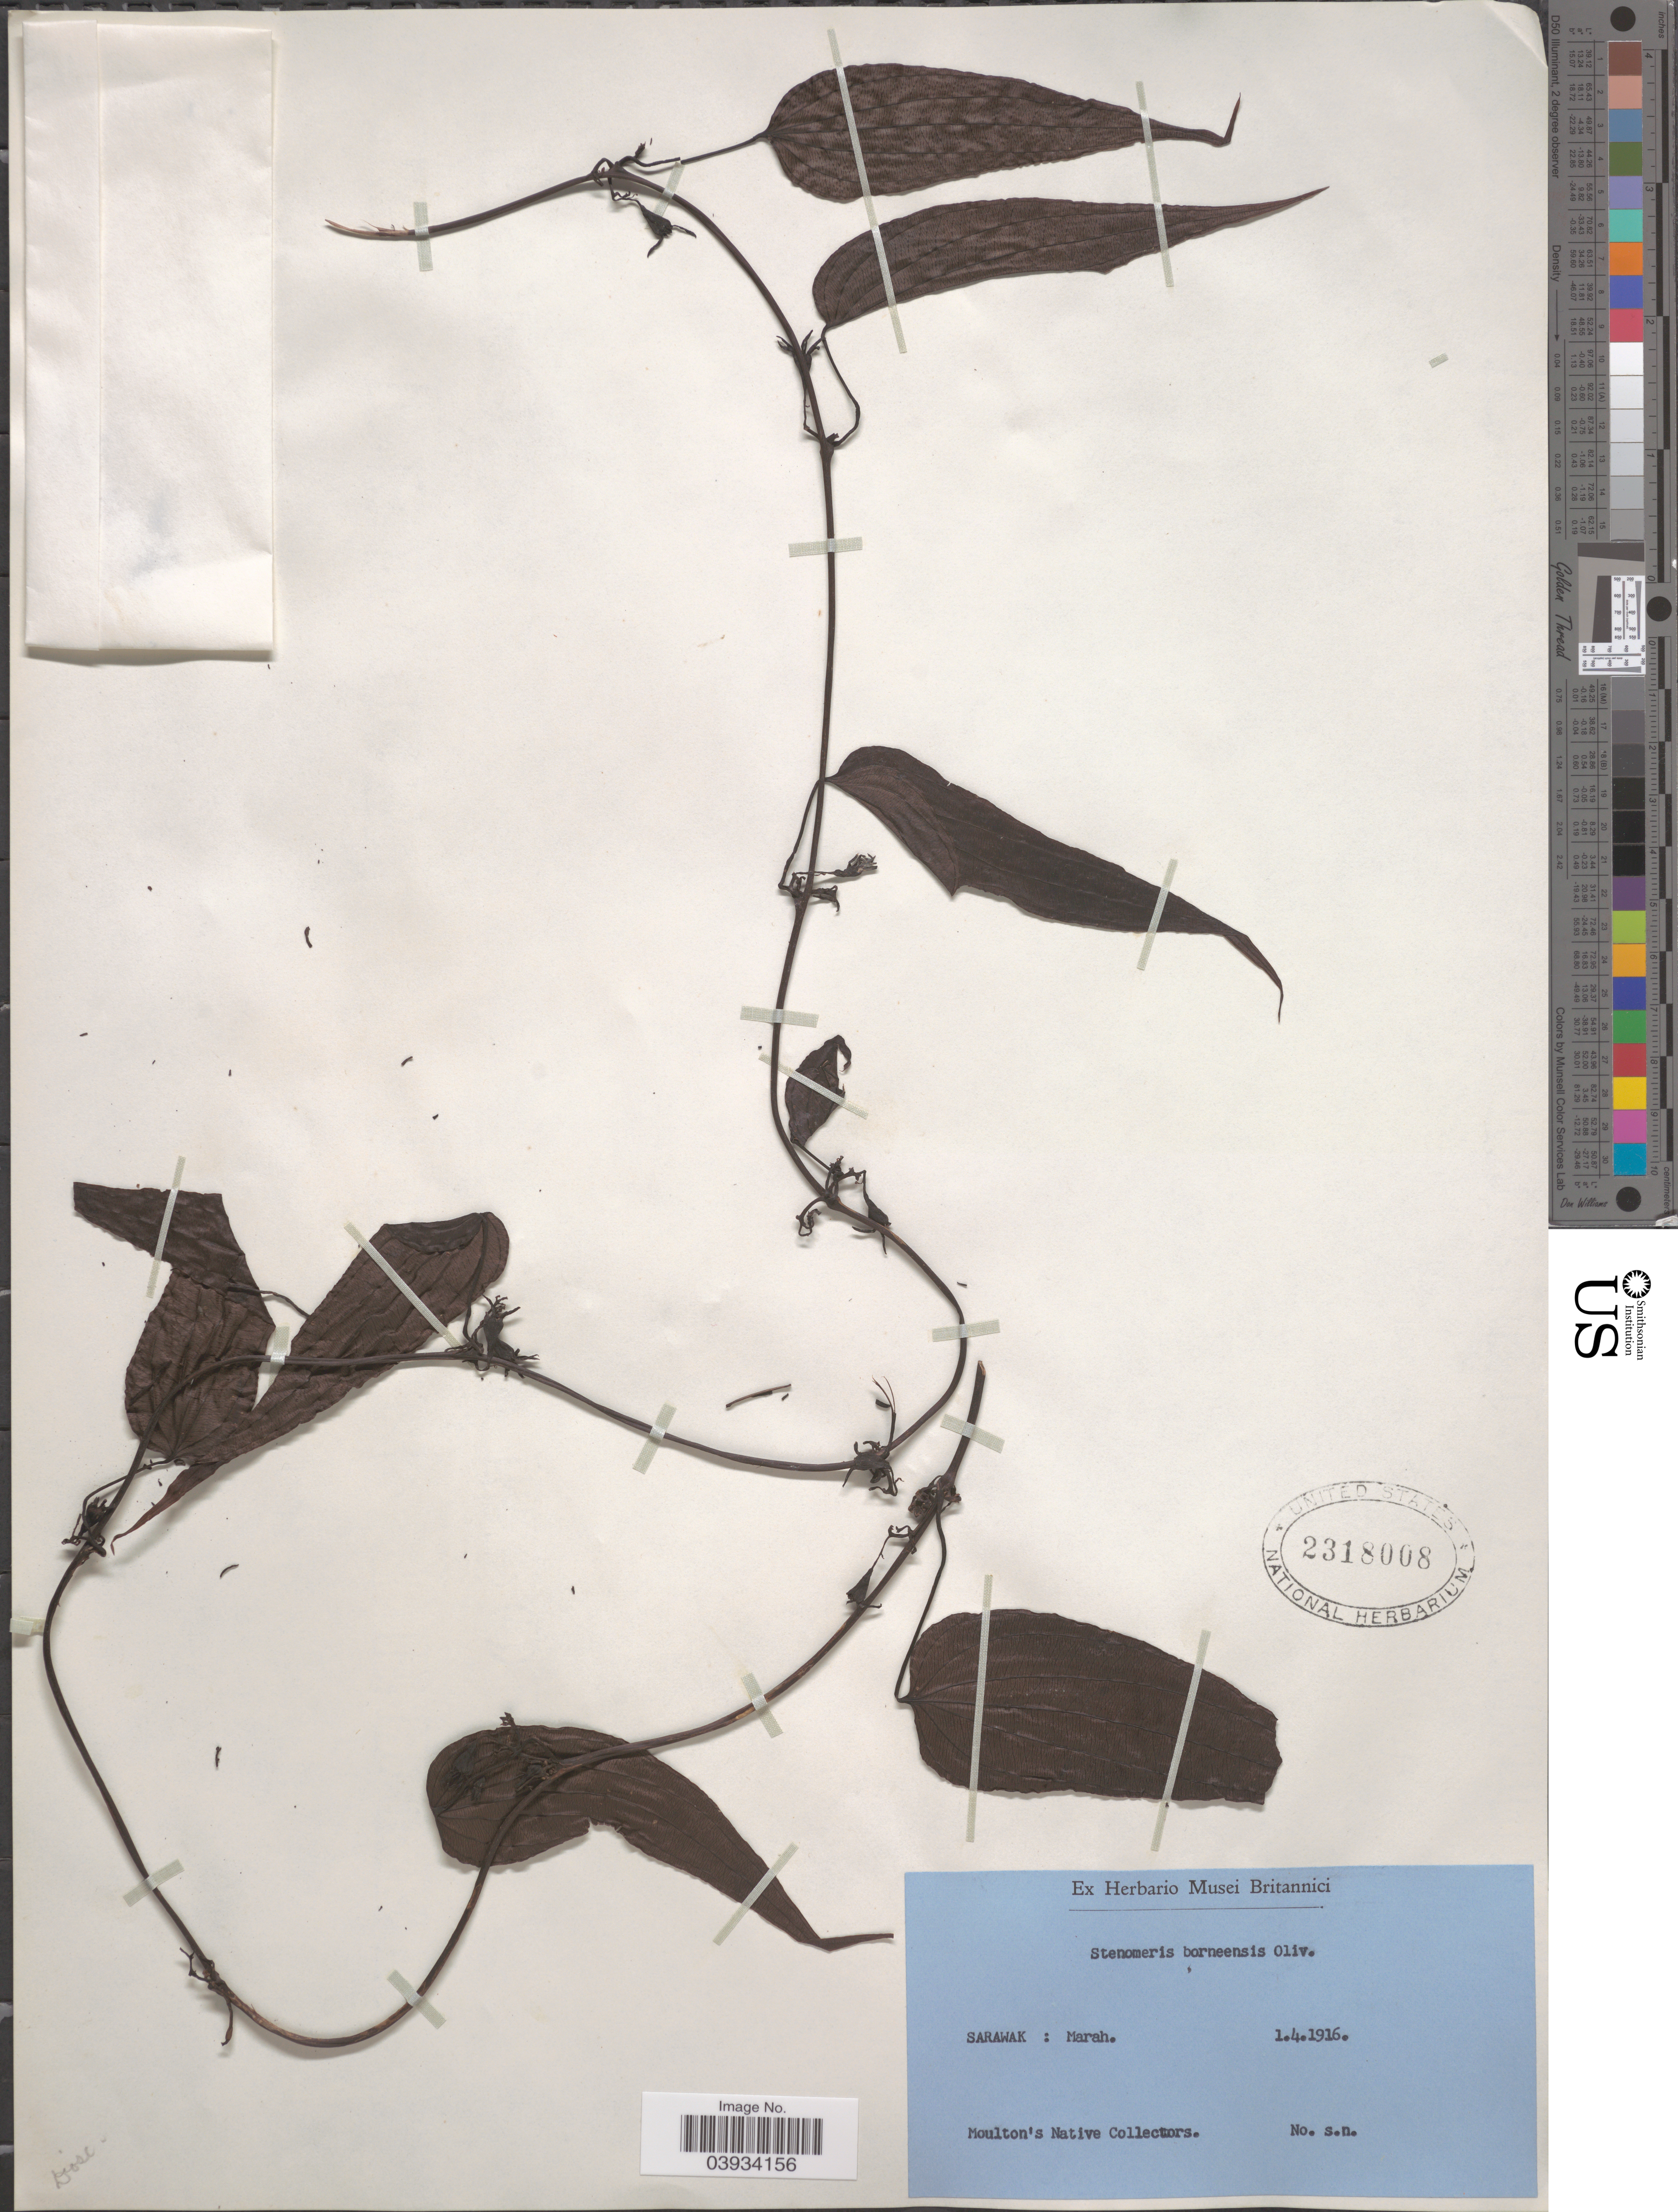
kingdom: Plantae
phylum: Tracheophyta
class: Liliopsida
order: Dioscoreales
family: Dioscoreaceae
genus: Stenomeris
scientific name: Stenomeris borneensis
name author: Oliv.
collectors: Moulton's Native Collectors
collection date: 1916-04-01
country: Malaysia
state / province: Sarawak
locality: Marah.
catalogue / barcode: US 2318008